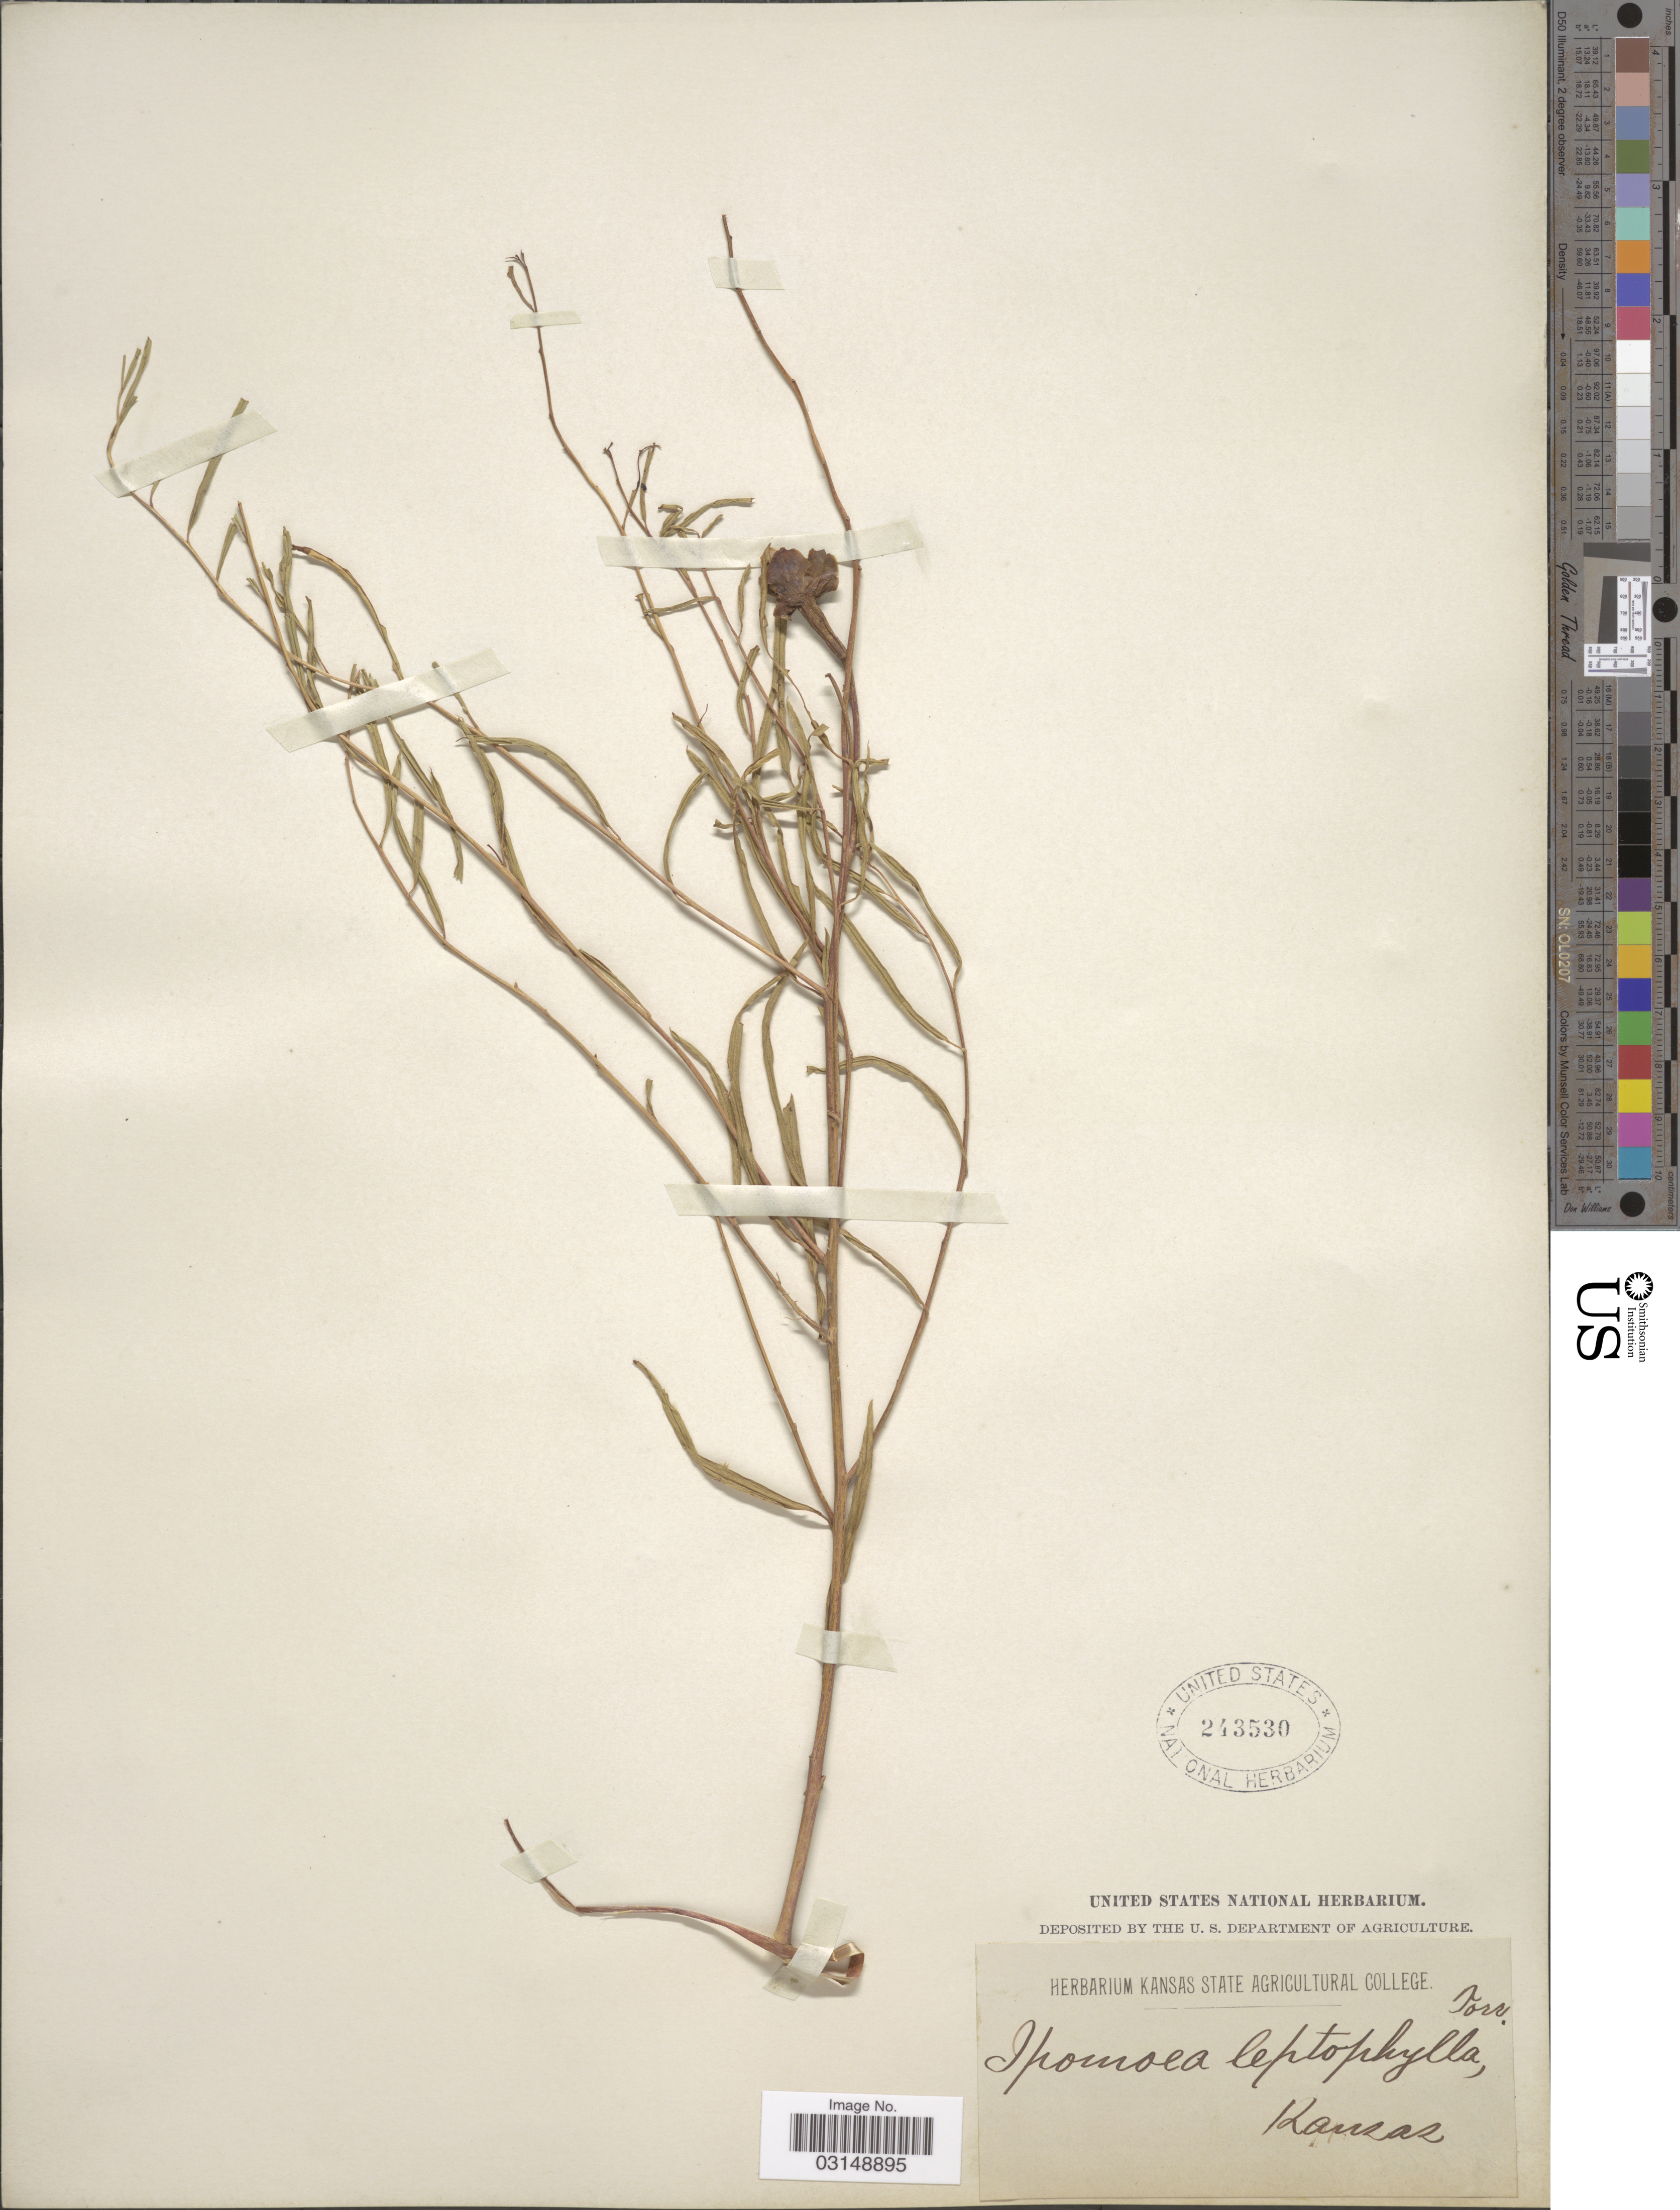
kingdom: Plantae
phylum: Tracheophyta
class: Magnoliopsida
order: Solanales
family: Convolvulaceae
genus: Ipomoea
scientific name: Ipomoea leptophylla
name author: Torr.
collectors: ex herb. Kansas State Agricultural College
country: United States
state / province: Kansas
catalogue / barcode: US 243530